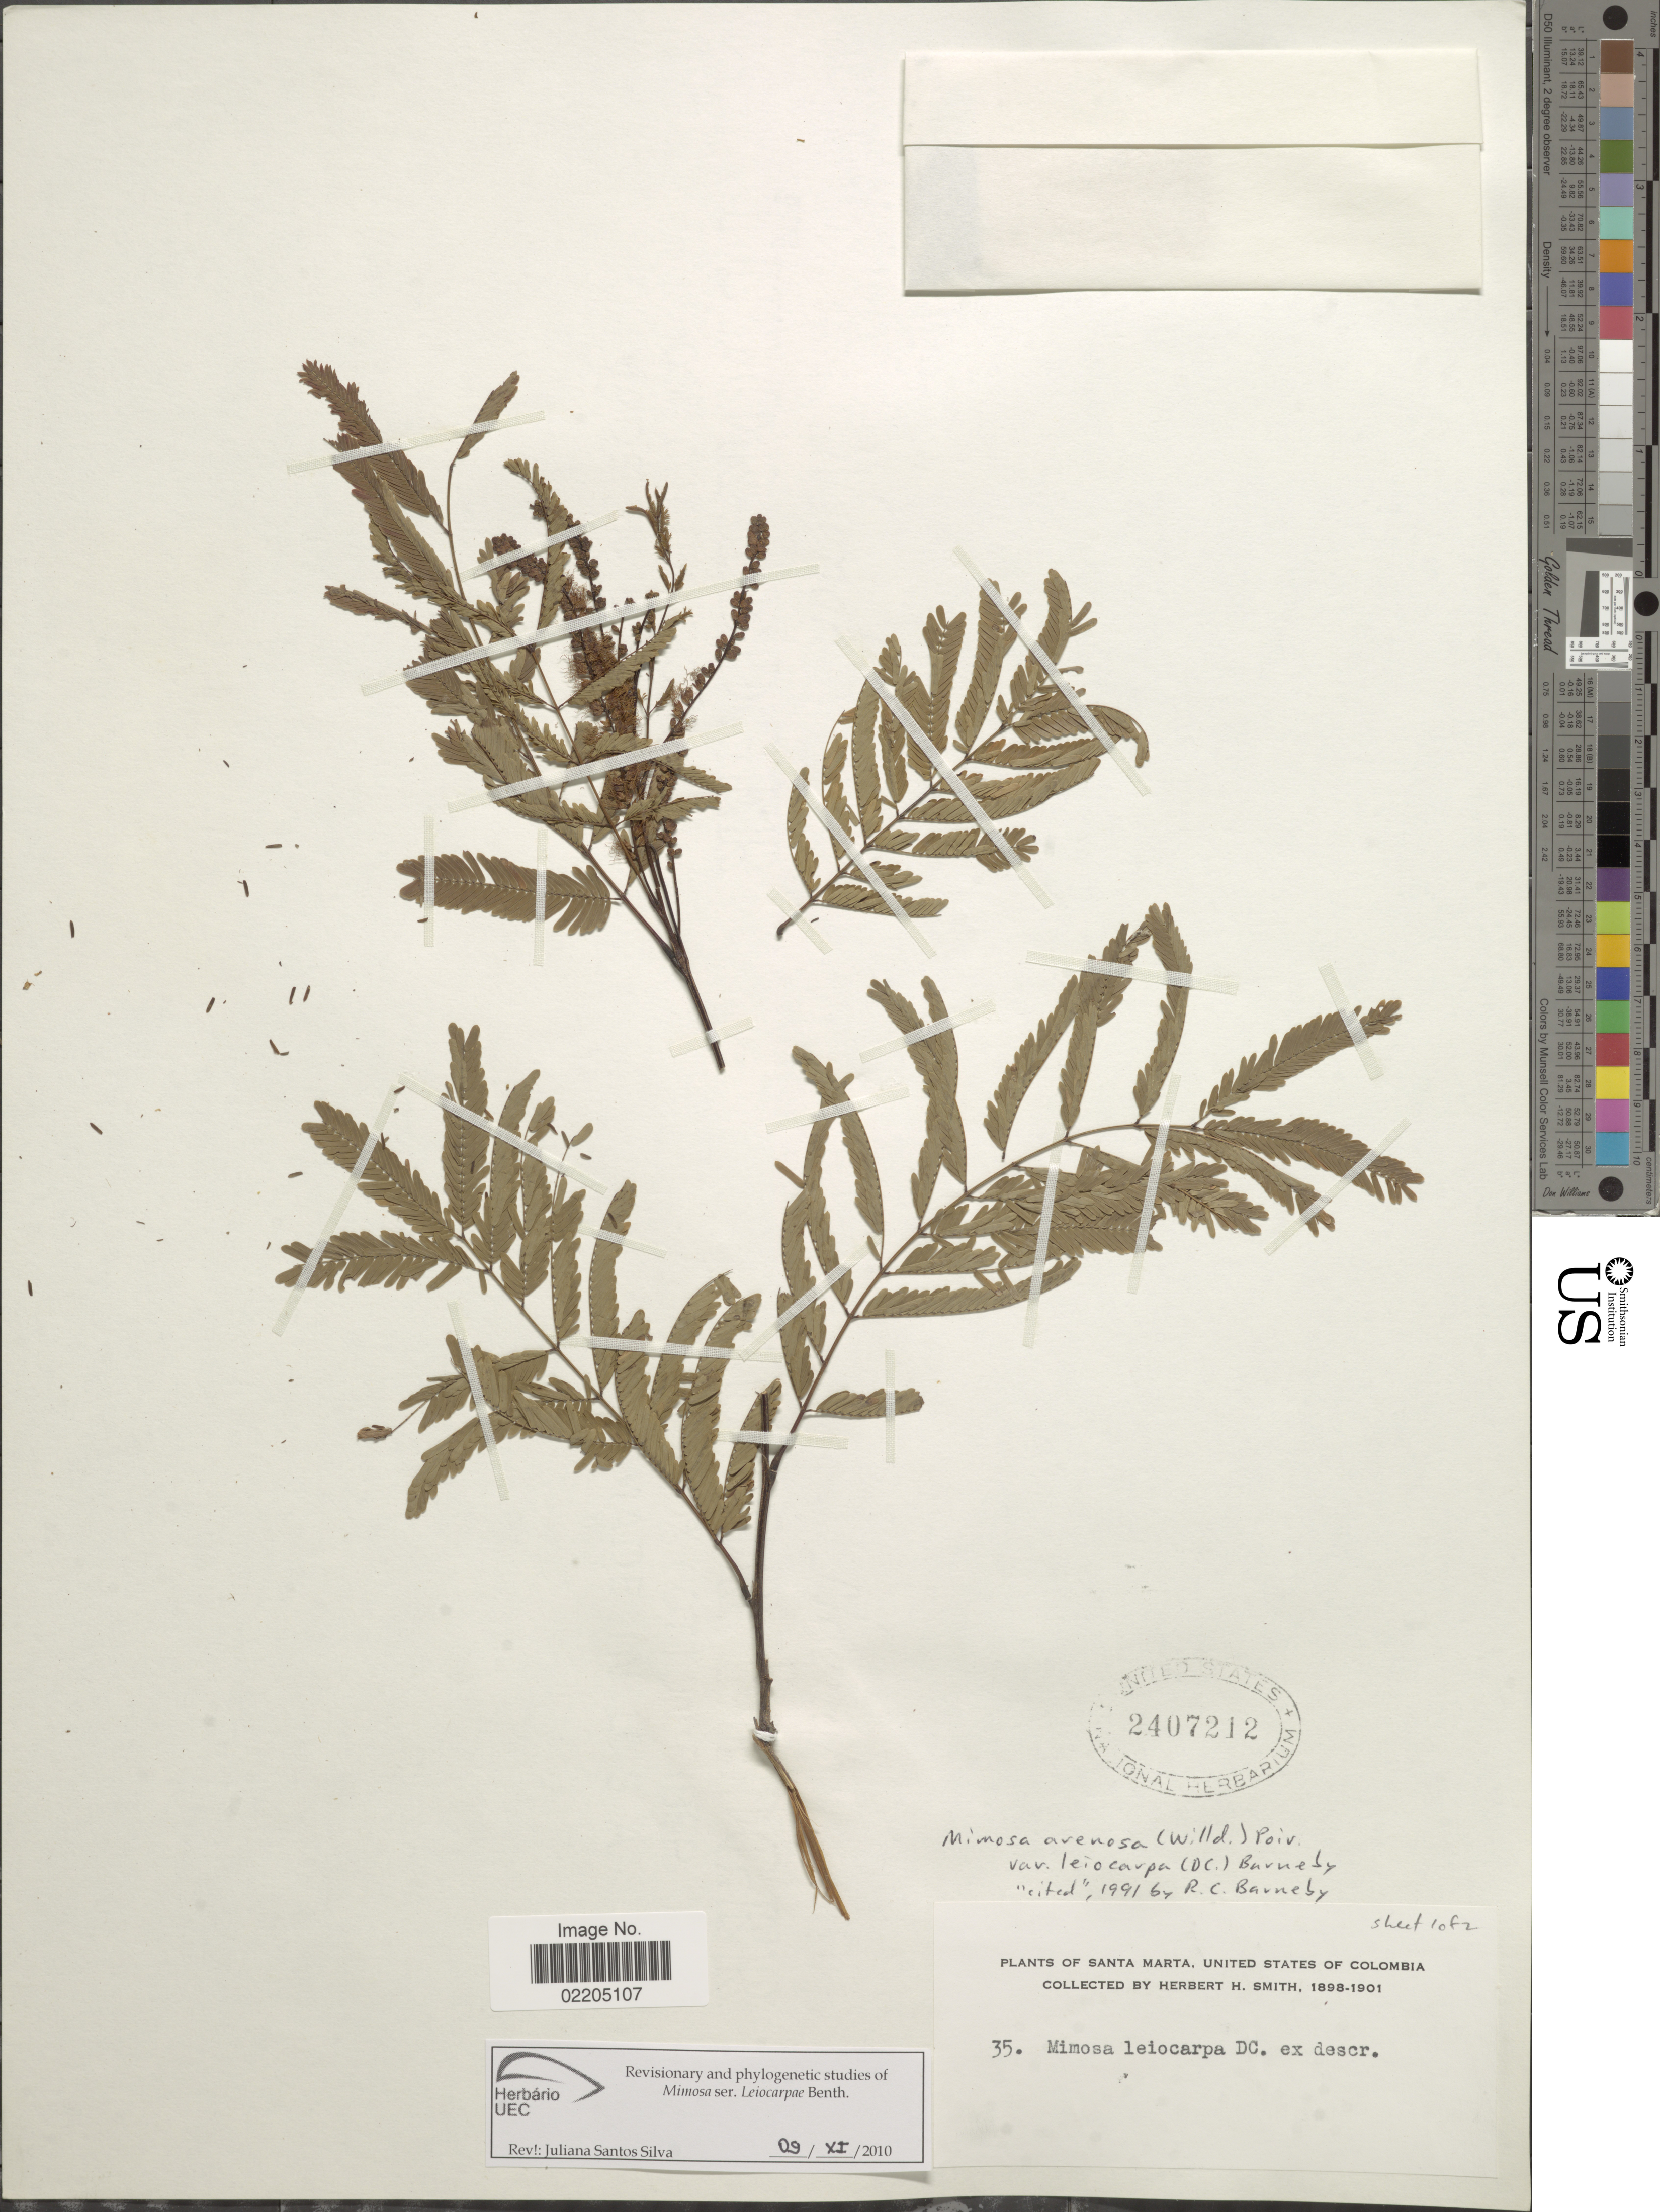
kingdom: Plantae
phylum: Tracheophyta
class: Magnoliopsida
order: Fabales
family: Fabaceae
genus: Mimosa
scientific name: Mimosa arenosa var. leiocarpa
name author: (DC.) Barneby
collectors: Herbert H. Smith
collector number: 35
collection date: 1898/1901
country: Colombia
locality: Santa Marta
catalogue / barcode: US 2407212